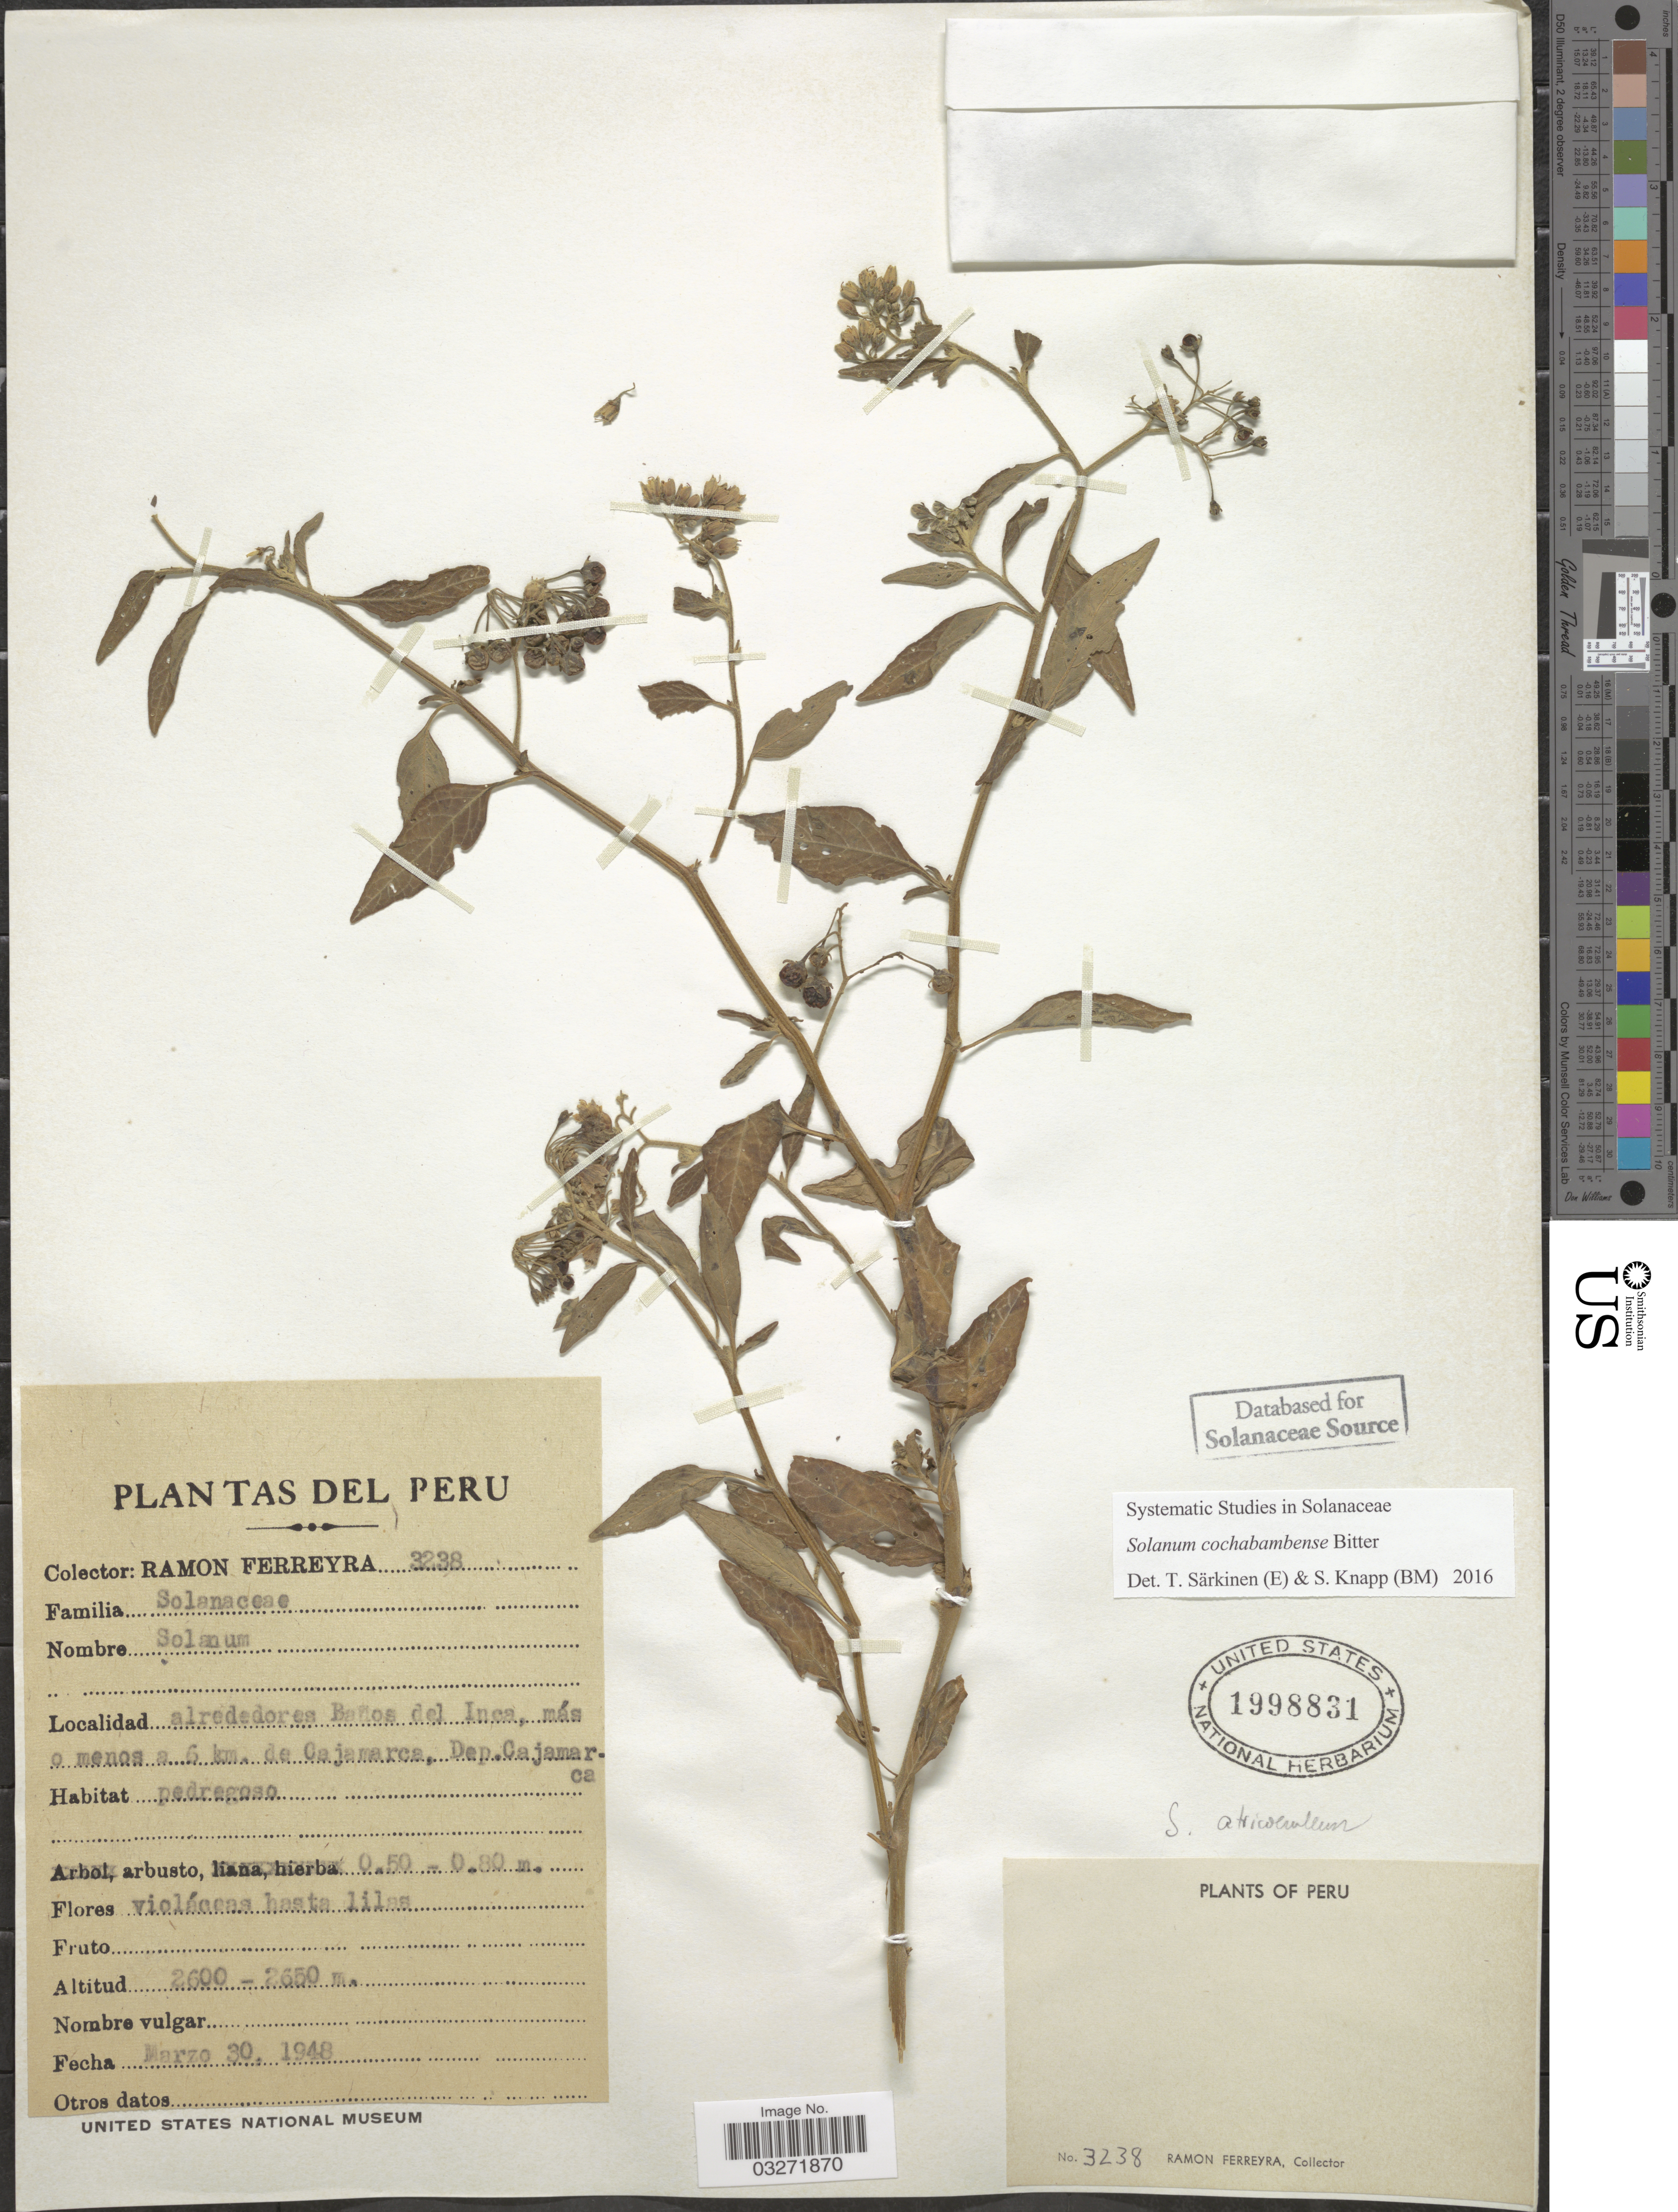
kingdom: Plantae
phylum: Tracheophyta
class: Magnoliopsida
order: Solanales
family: Solanaceae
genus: Solanum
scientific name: Solanum cochabambense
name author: Bitter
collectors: R. A. Ferreyra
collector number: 3238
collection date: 1948-03-30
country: Peru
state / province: Cajamarca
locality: Alrededores Baños del Inca, más o menos a 6 km. de Cajamarca, Dep. Cajamarca.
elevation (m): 2600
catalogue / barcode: US 1998831